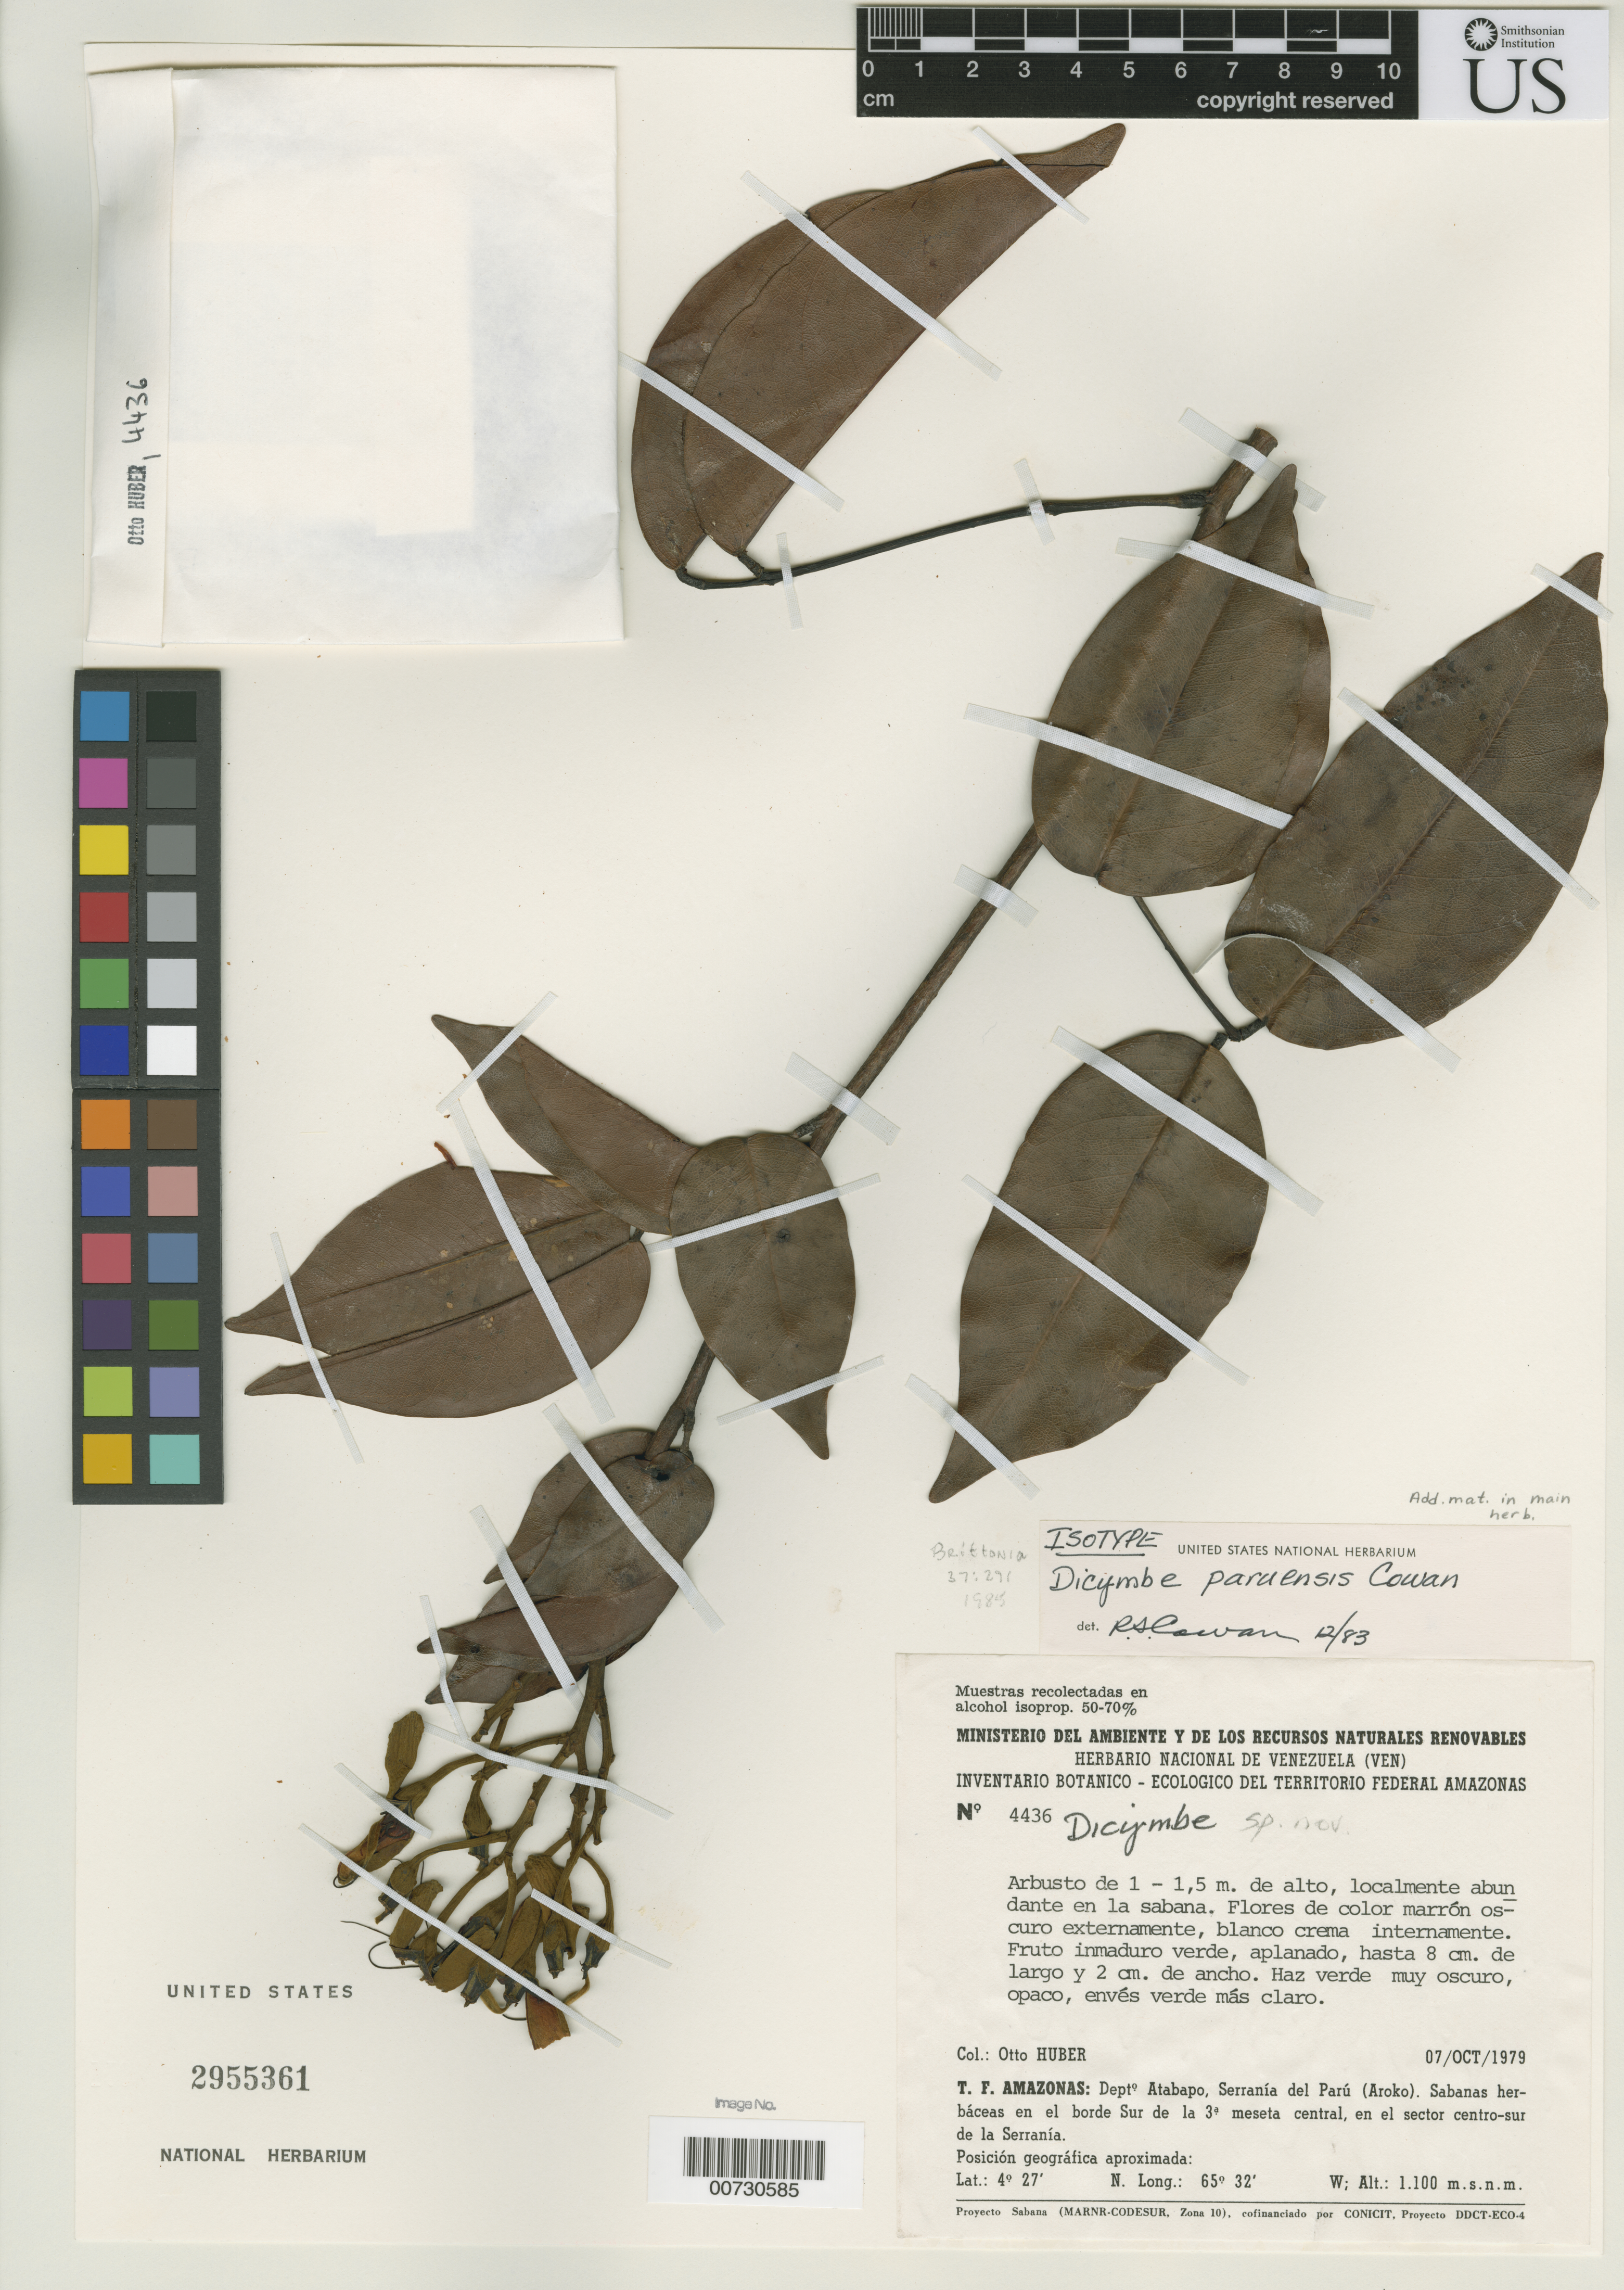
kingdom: Plantae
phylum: Tracheophyta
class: Magnoliopsida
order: Fabales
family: Fabaceae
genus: Dicymbe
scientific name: Dicymbe paruensis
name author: R.S. Cowan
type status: Isotype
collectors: O. Huber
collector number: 4436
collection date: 1979-10-07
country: Venezuela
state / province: Amazonas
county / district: Atabapo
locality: T.F. Amazonas: Depto. Atabapo, Serranía del Parú (Aroko). Sabanas herbáceas en el borde Sur de la 3a meseta central, en el sector centro-sur de la Serranía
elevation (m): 1100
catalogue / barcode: US 2955361